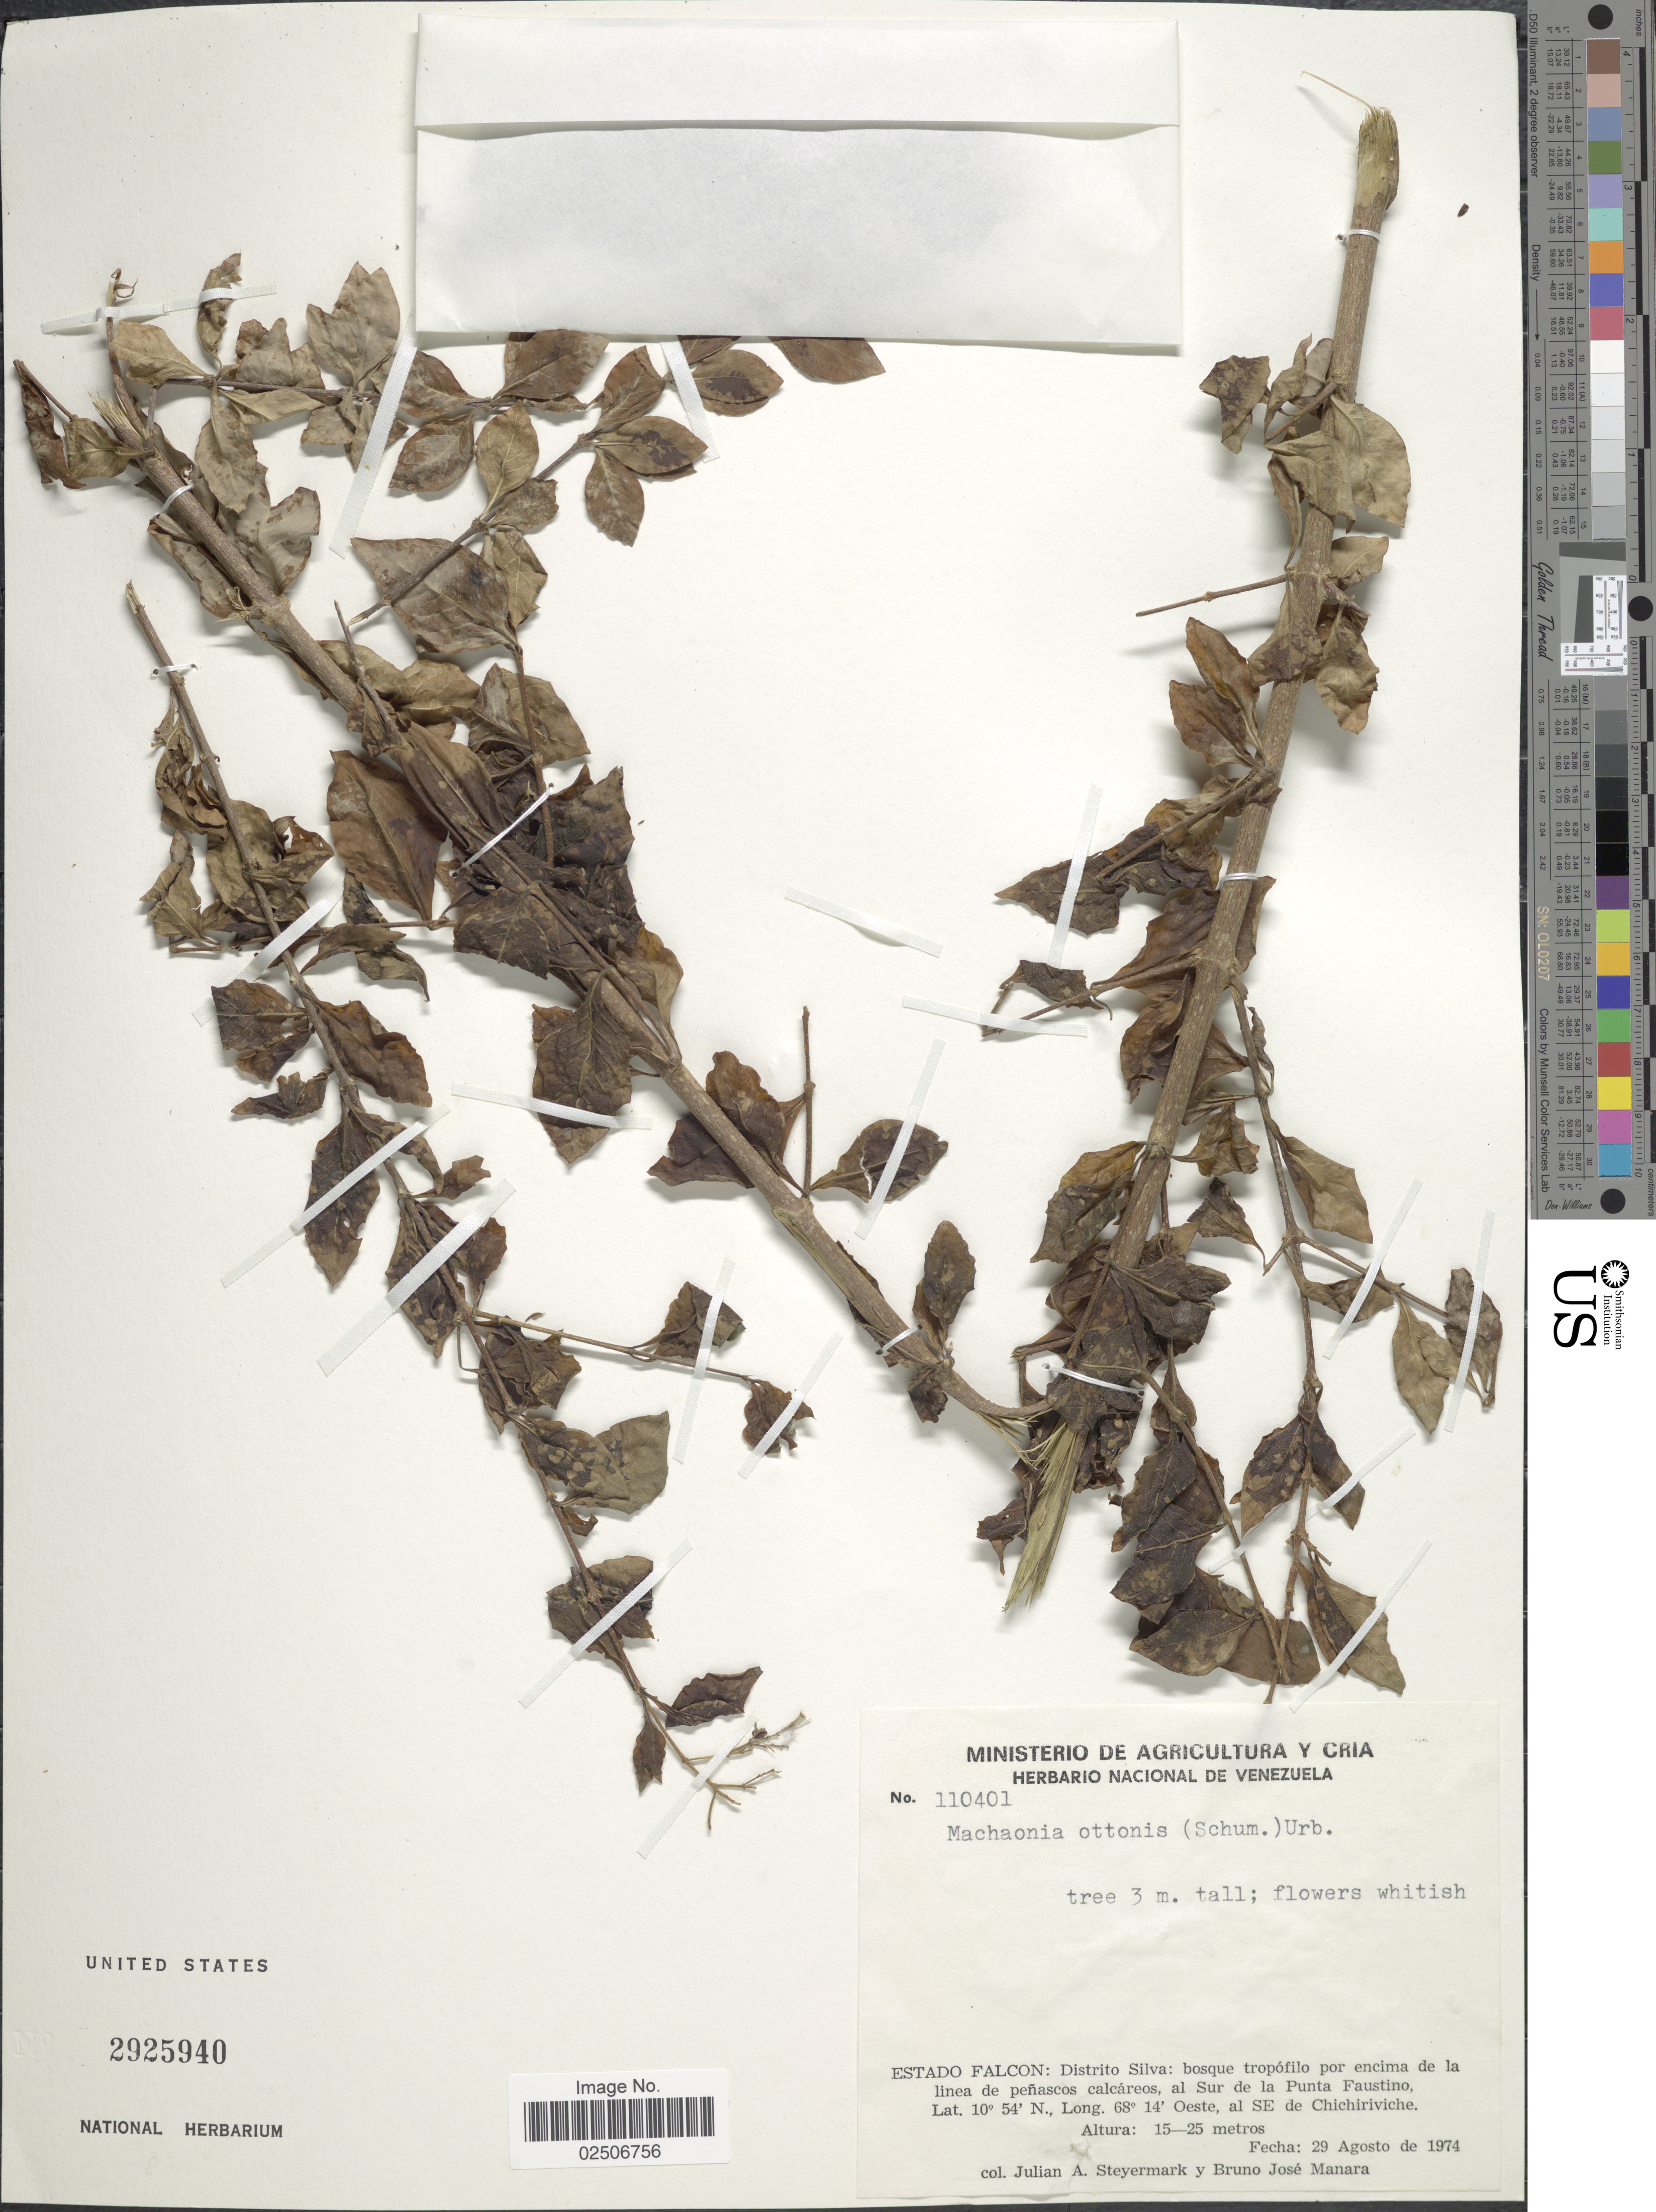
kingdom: Plantae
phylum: Tracheophyta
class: Magnoliopsida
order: Gentianales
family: Rubiaceae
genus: Machaonia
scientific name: Machaonia ottonis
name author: (K. Schum.) Urb.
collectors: J. Steyermark & B. Manara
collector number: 110401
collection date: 1974-08-29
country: Venezuela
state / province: Falcón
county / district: Silva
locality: Distrito Silva: bosque tropofilo por encima de la linea de penascos calcareos, al Sur de la Punta Faustino, al SE de Chichiriviche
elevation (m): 15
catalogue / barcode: US 2925940